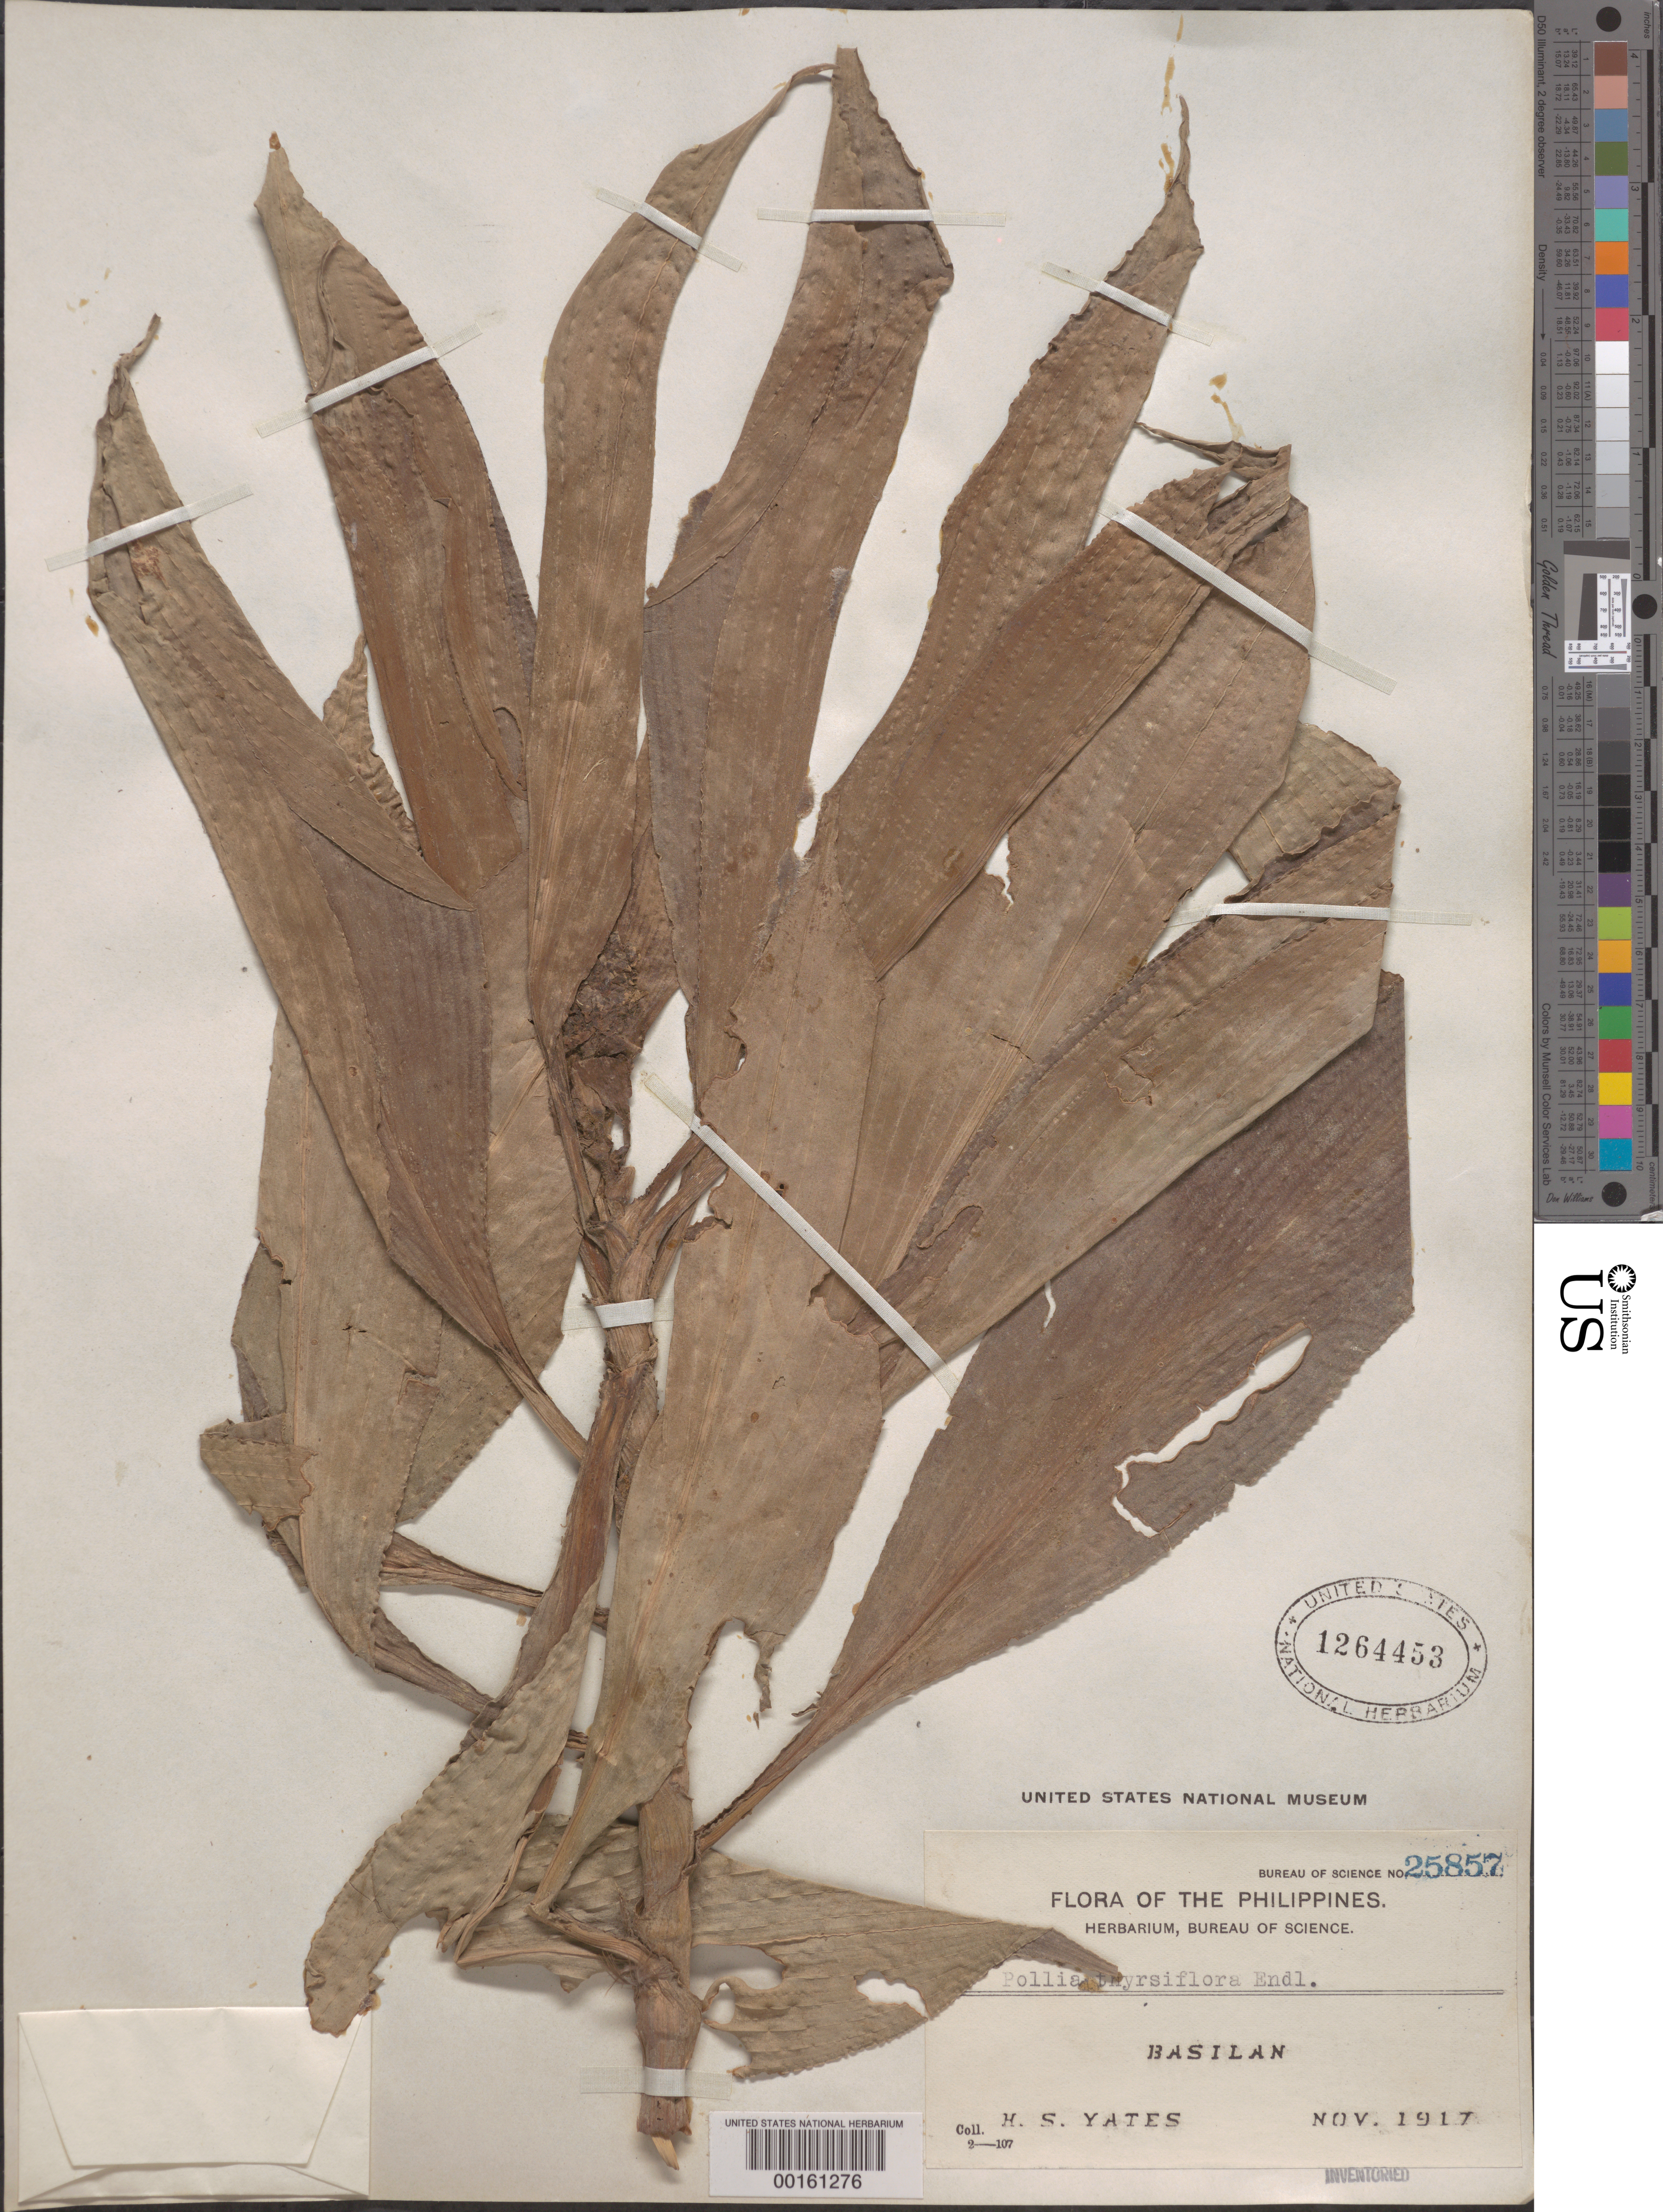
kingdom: Plantae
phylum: Tracheophyta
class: Liliopsida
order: Commelinales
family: Commelinaceae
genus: Pollia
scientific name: Pollia thyrsiflora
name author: (Blume) Steud.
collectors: H. S. Yates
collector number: Bur. Sci. 25857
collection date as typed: Nov 1917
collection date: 1917-11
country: Philippines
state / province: Zamboanga Peninsula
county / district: Zamboanga del Sur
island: Mindanao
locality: Basilan island, basilan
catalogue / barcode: US 1264453